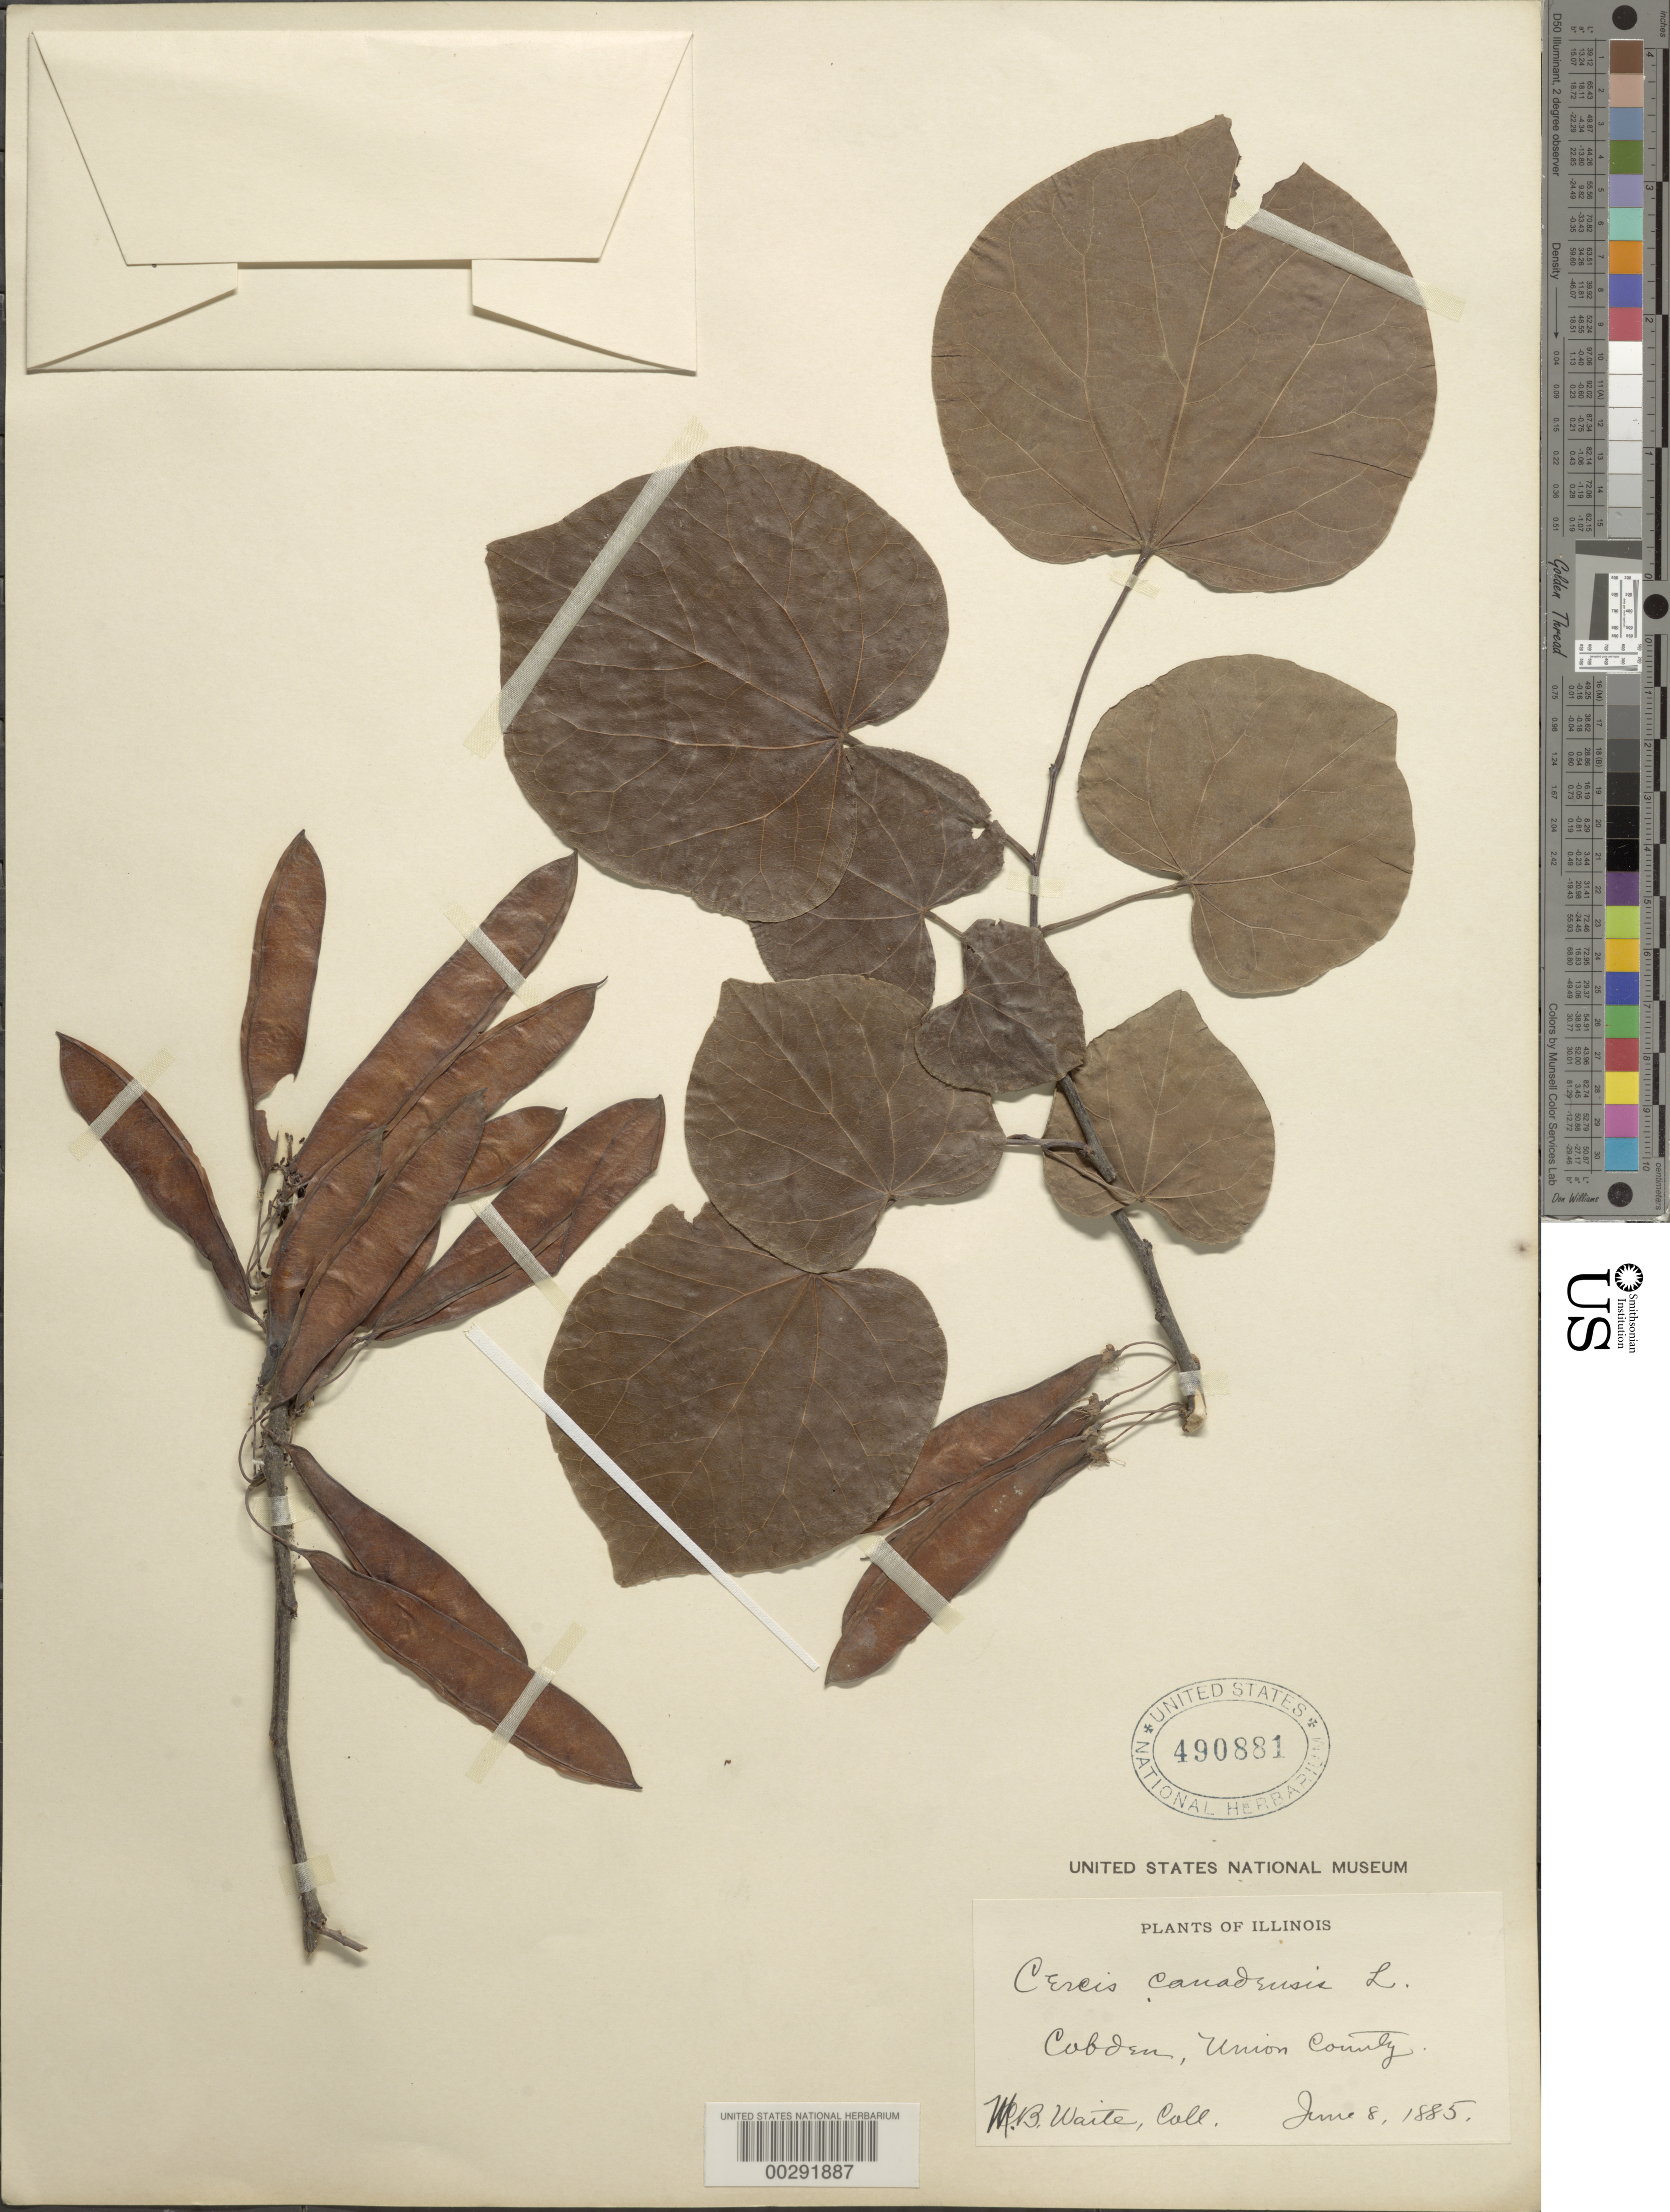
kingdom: Plantae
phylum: Tracheophyta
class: Magnoliopsida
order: Fabales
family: Fabaceae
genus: Cercis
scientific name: Cercis canadensis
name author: L.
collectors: M. B. Waite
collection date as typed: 08 Jun 1885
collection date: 1885-06-08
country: United States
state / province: Illinois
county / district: Union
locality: Cobden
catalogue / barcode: US 490881